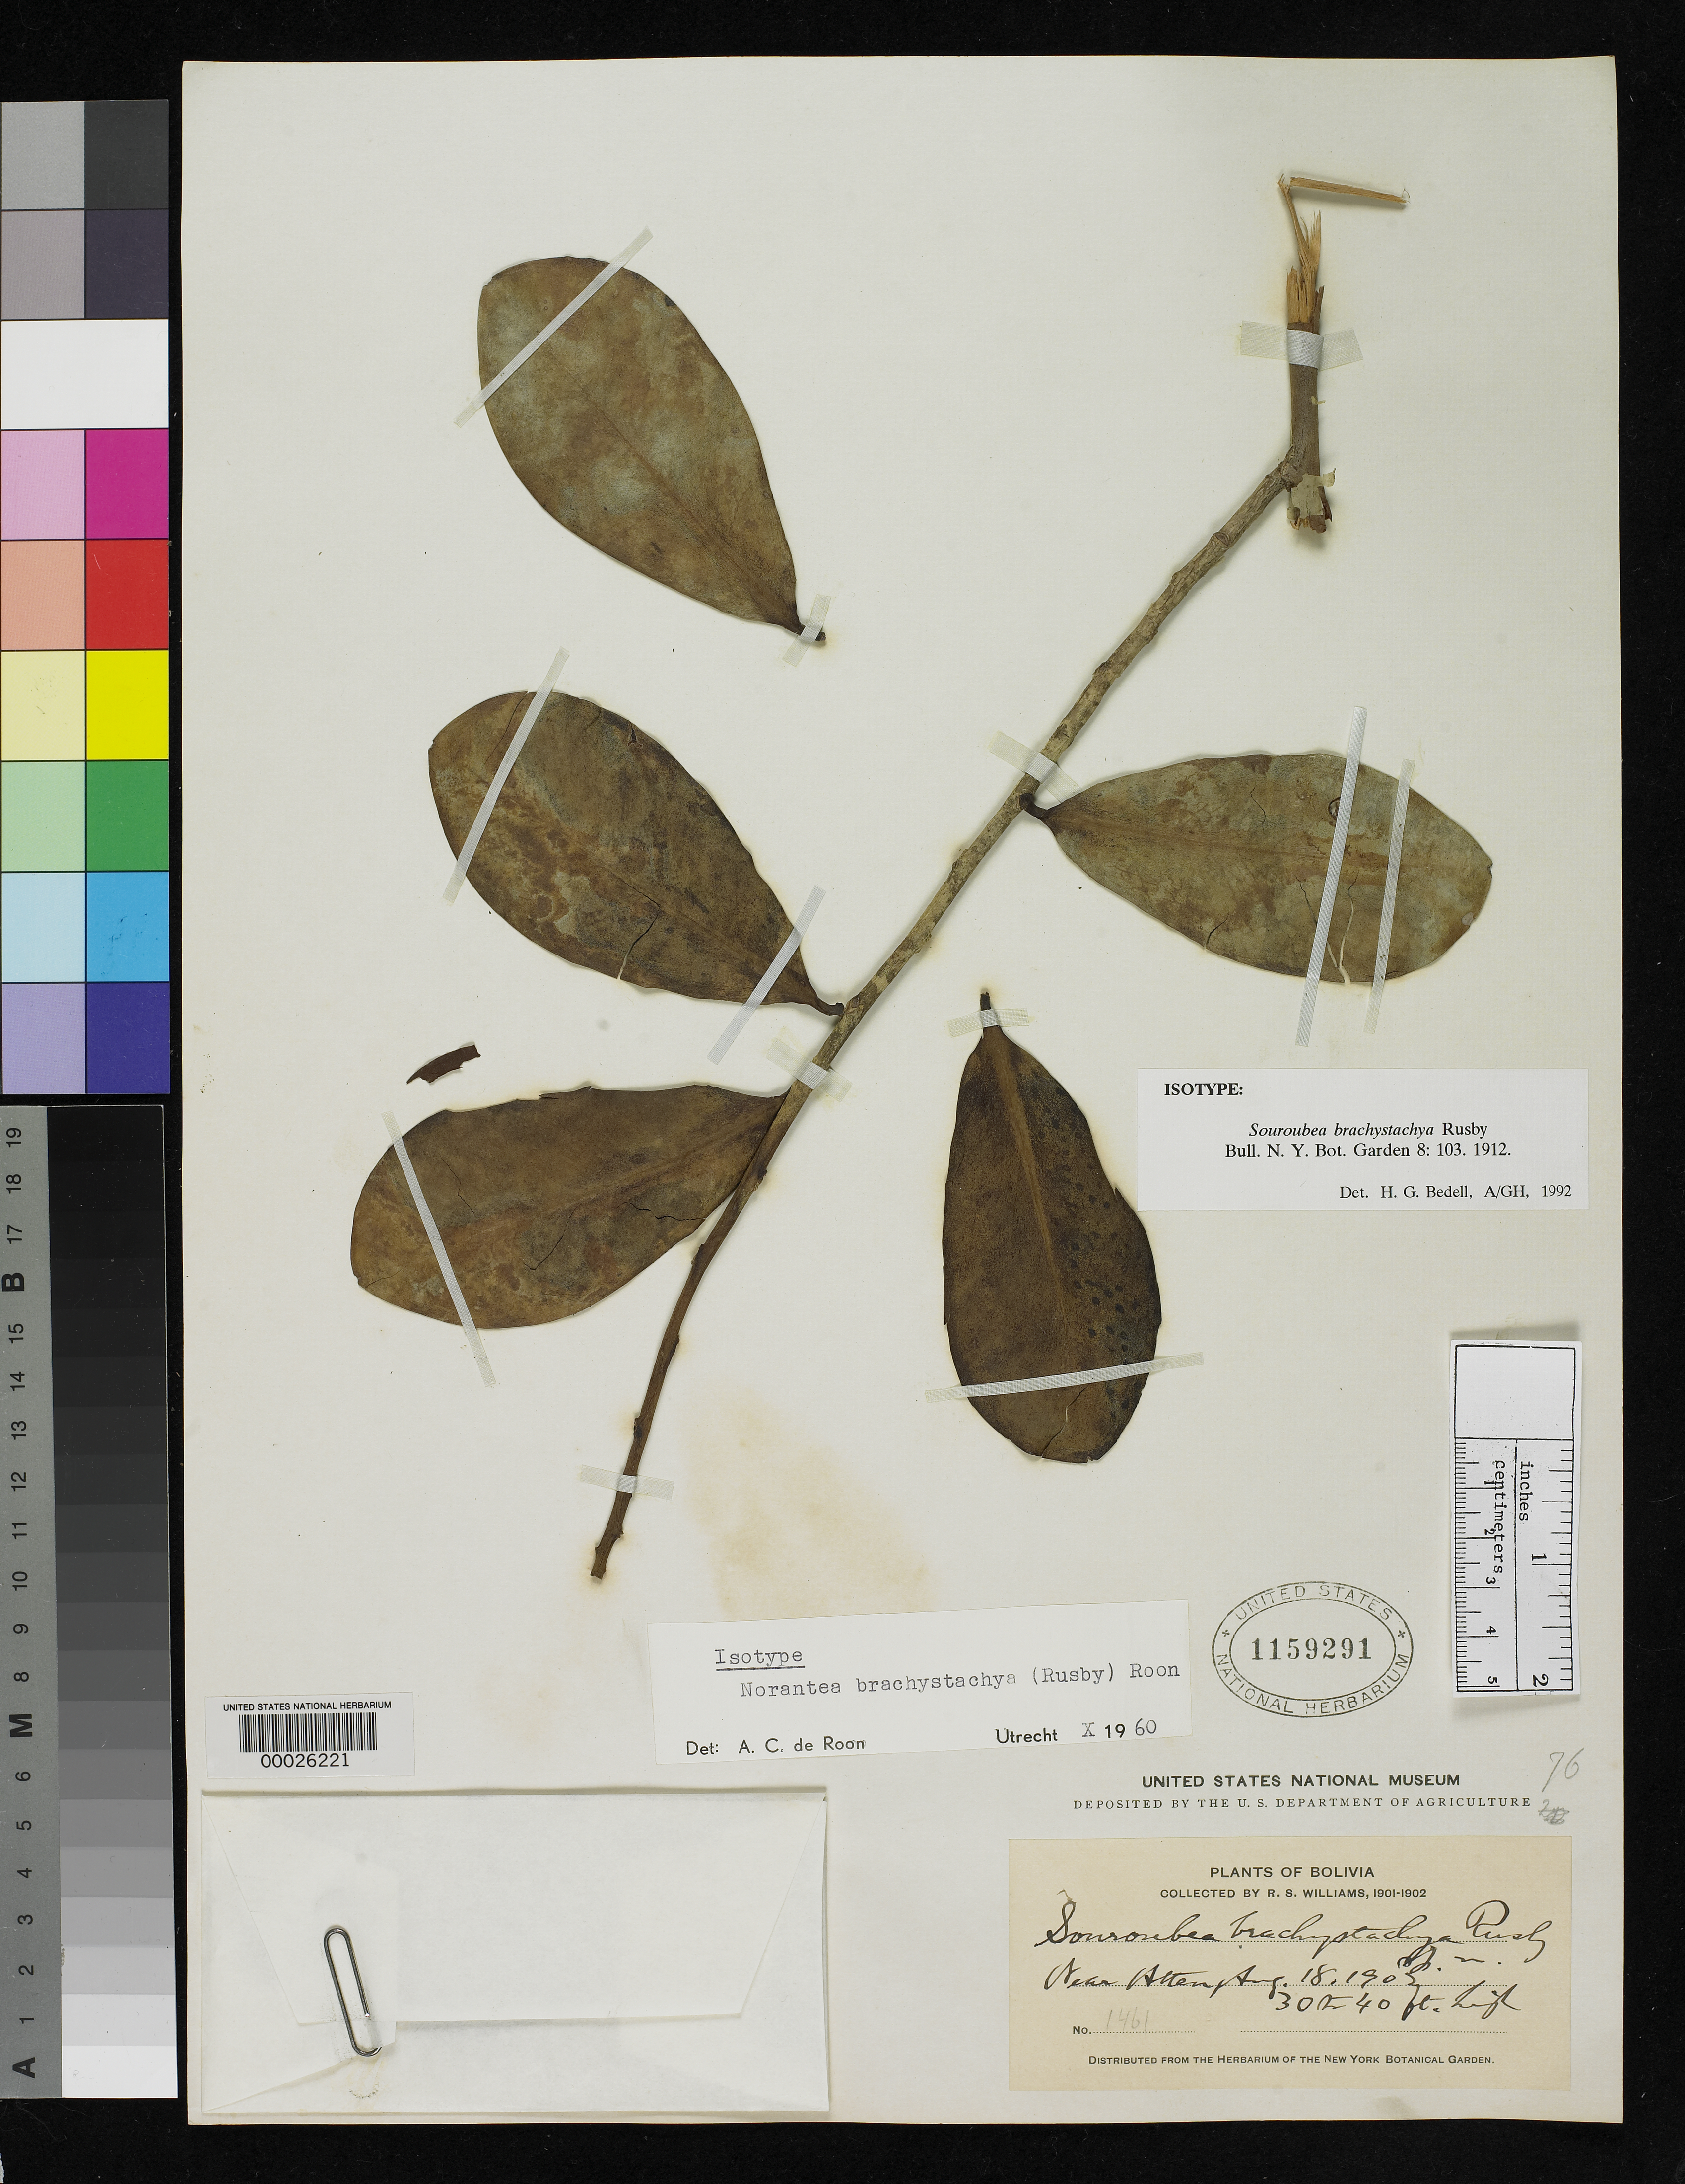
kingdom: Plantae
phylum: Tracheophyta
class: Magnoliopsida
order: Ericales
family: Marcgraviaceae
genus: Souroubea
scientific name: Souroubea brachystachya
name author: Rusby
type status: Isotype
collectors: R. S. Williams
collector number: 1461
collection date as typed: Aug. 18, 1902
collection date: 1902-08-18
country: Bolivia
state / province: La Paz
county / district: Franz Tamayo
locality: Near Atén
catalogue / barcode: US 1159291